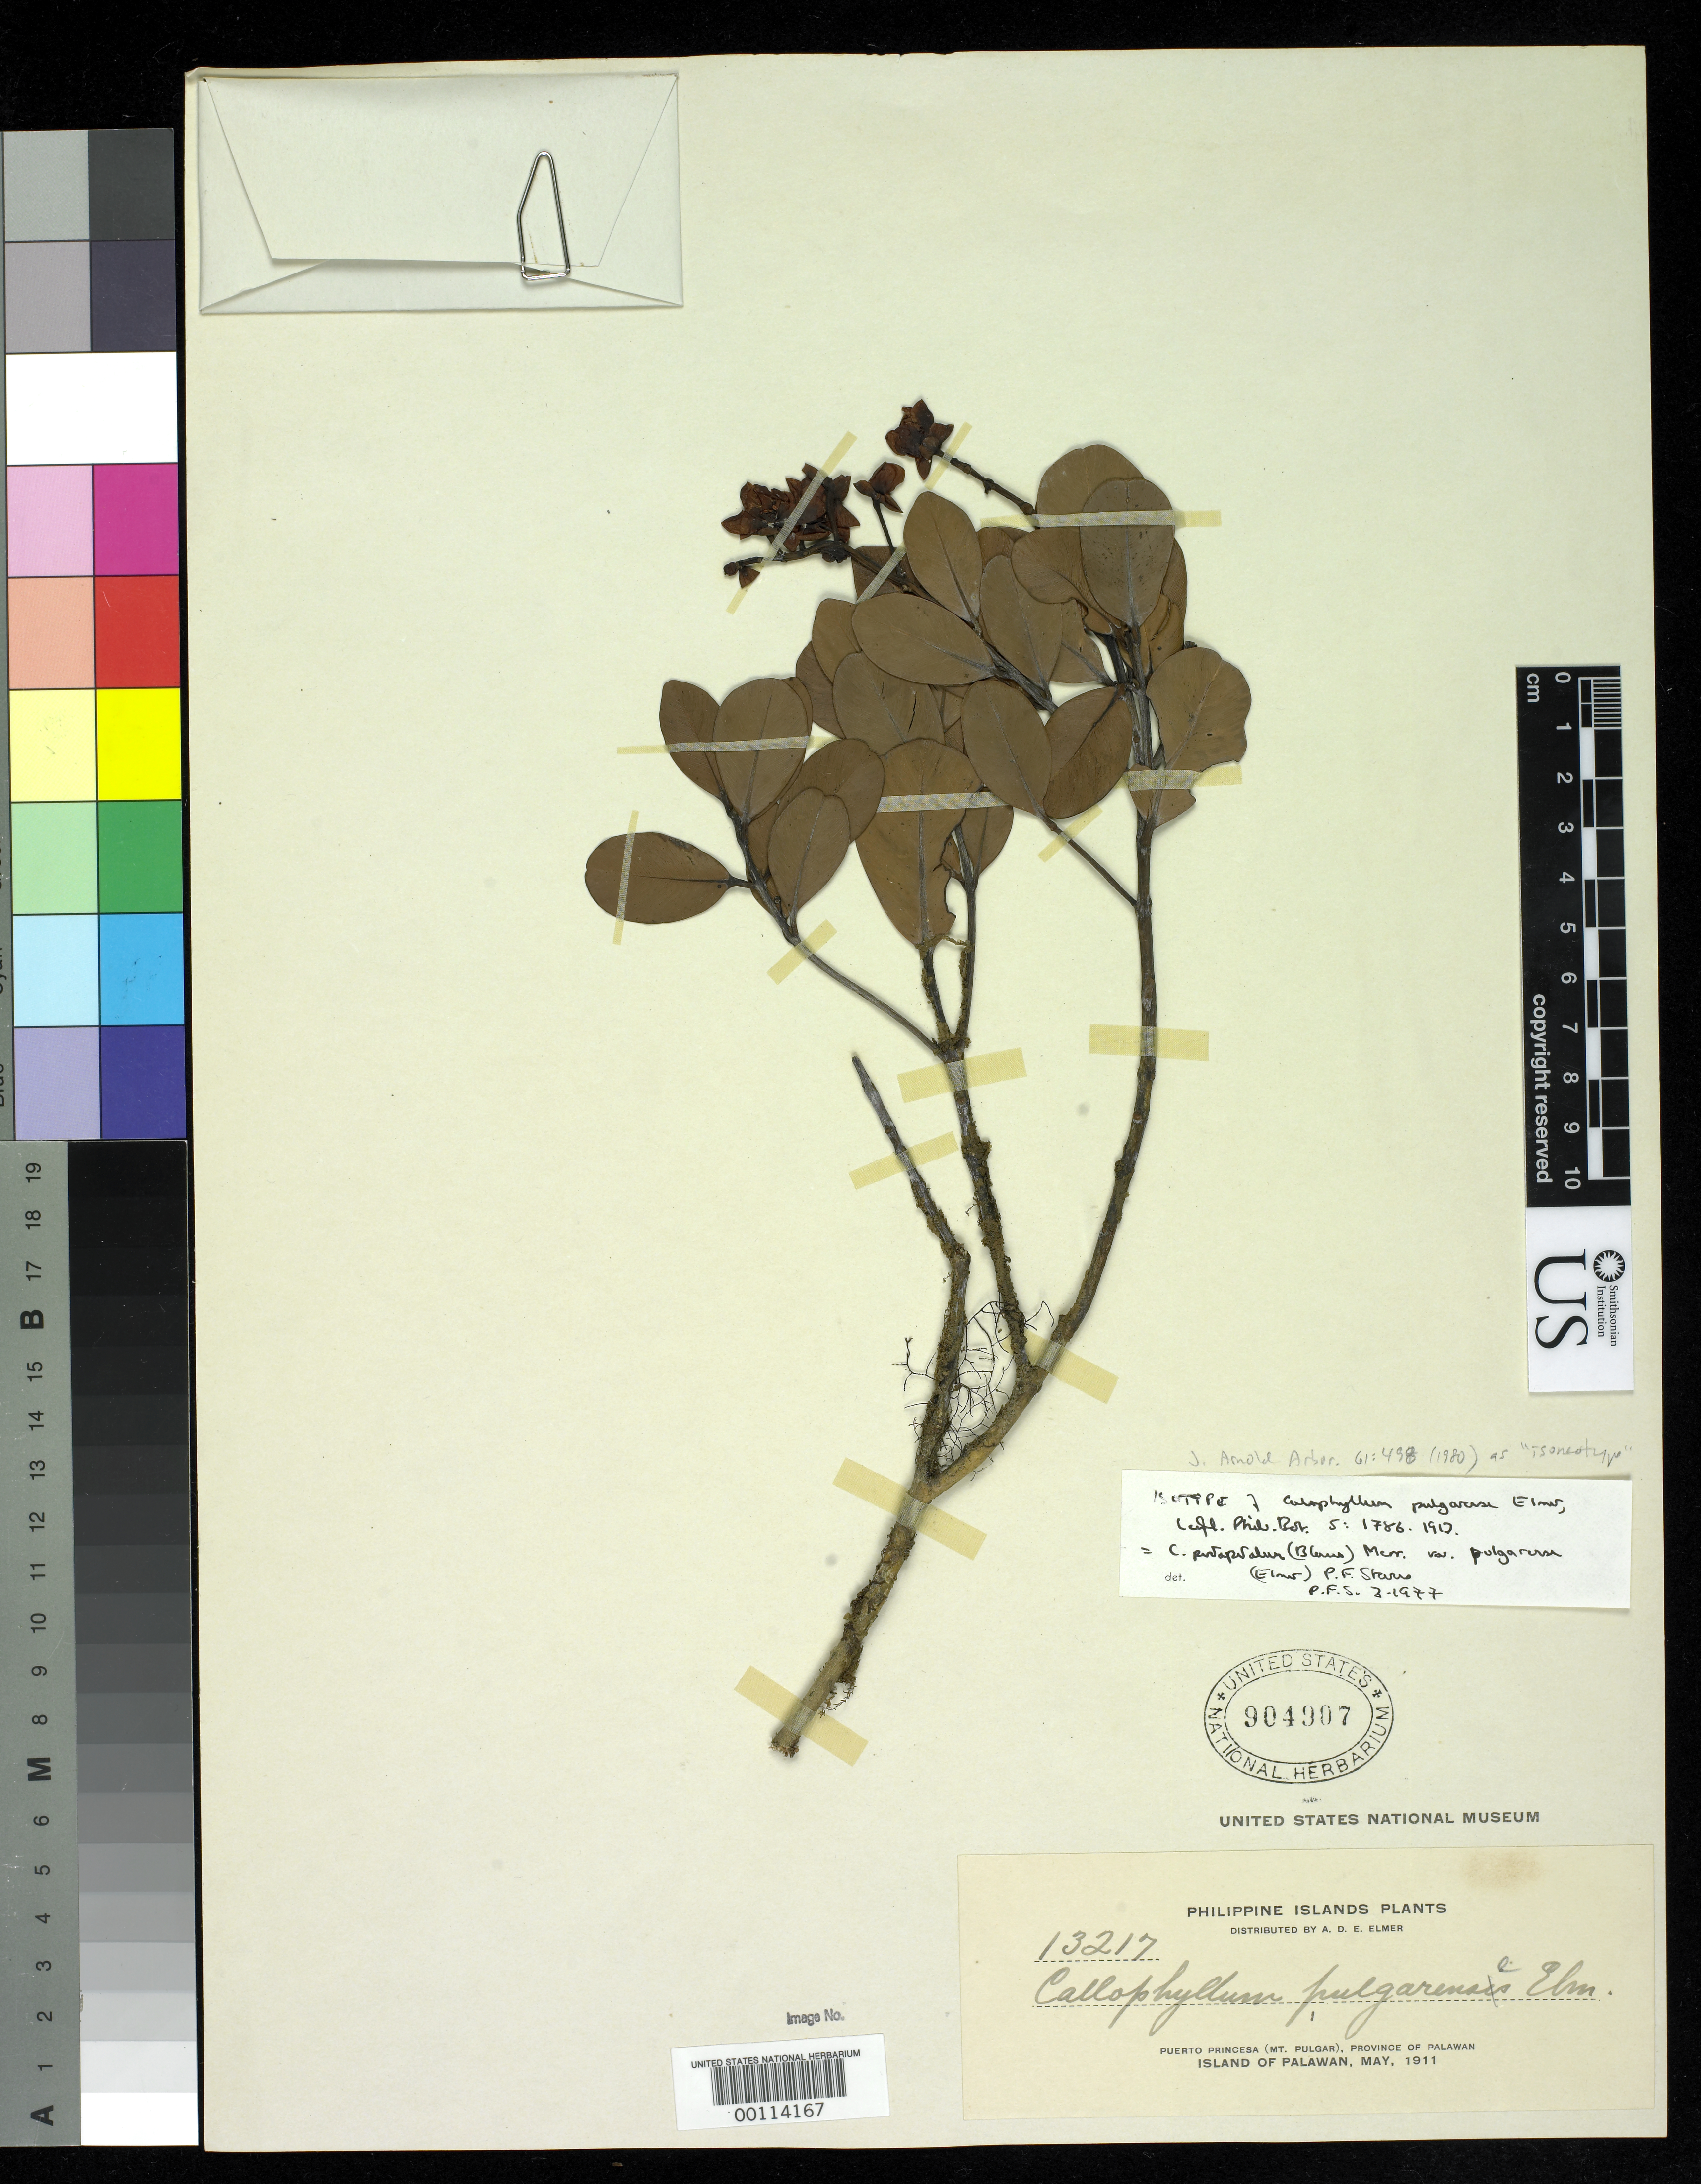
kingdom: Plantae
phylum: Tracheophyta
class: Magnoliopsida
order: Malpighiales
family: Calophyllaceae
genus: Calophyllum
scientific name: Calophyllum pulgarense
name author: Elmer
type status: Isotype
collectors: A. D. E. Elmer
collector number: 13217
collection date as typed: May 1911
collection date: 1911-05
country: Philippines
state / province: Mimaropa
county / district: Palawan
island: Palawan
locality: Puerto Princesca, Mt. Pulgar.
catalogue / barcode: US 904907